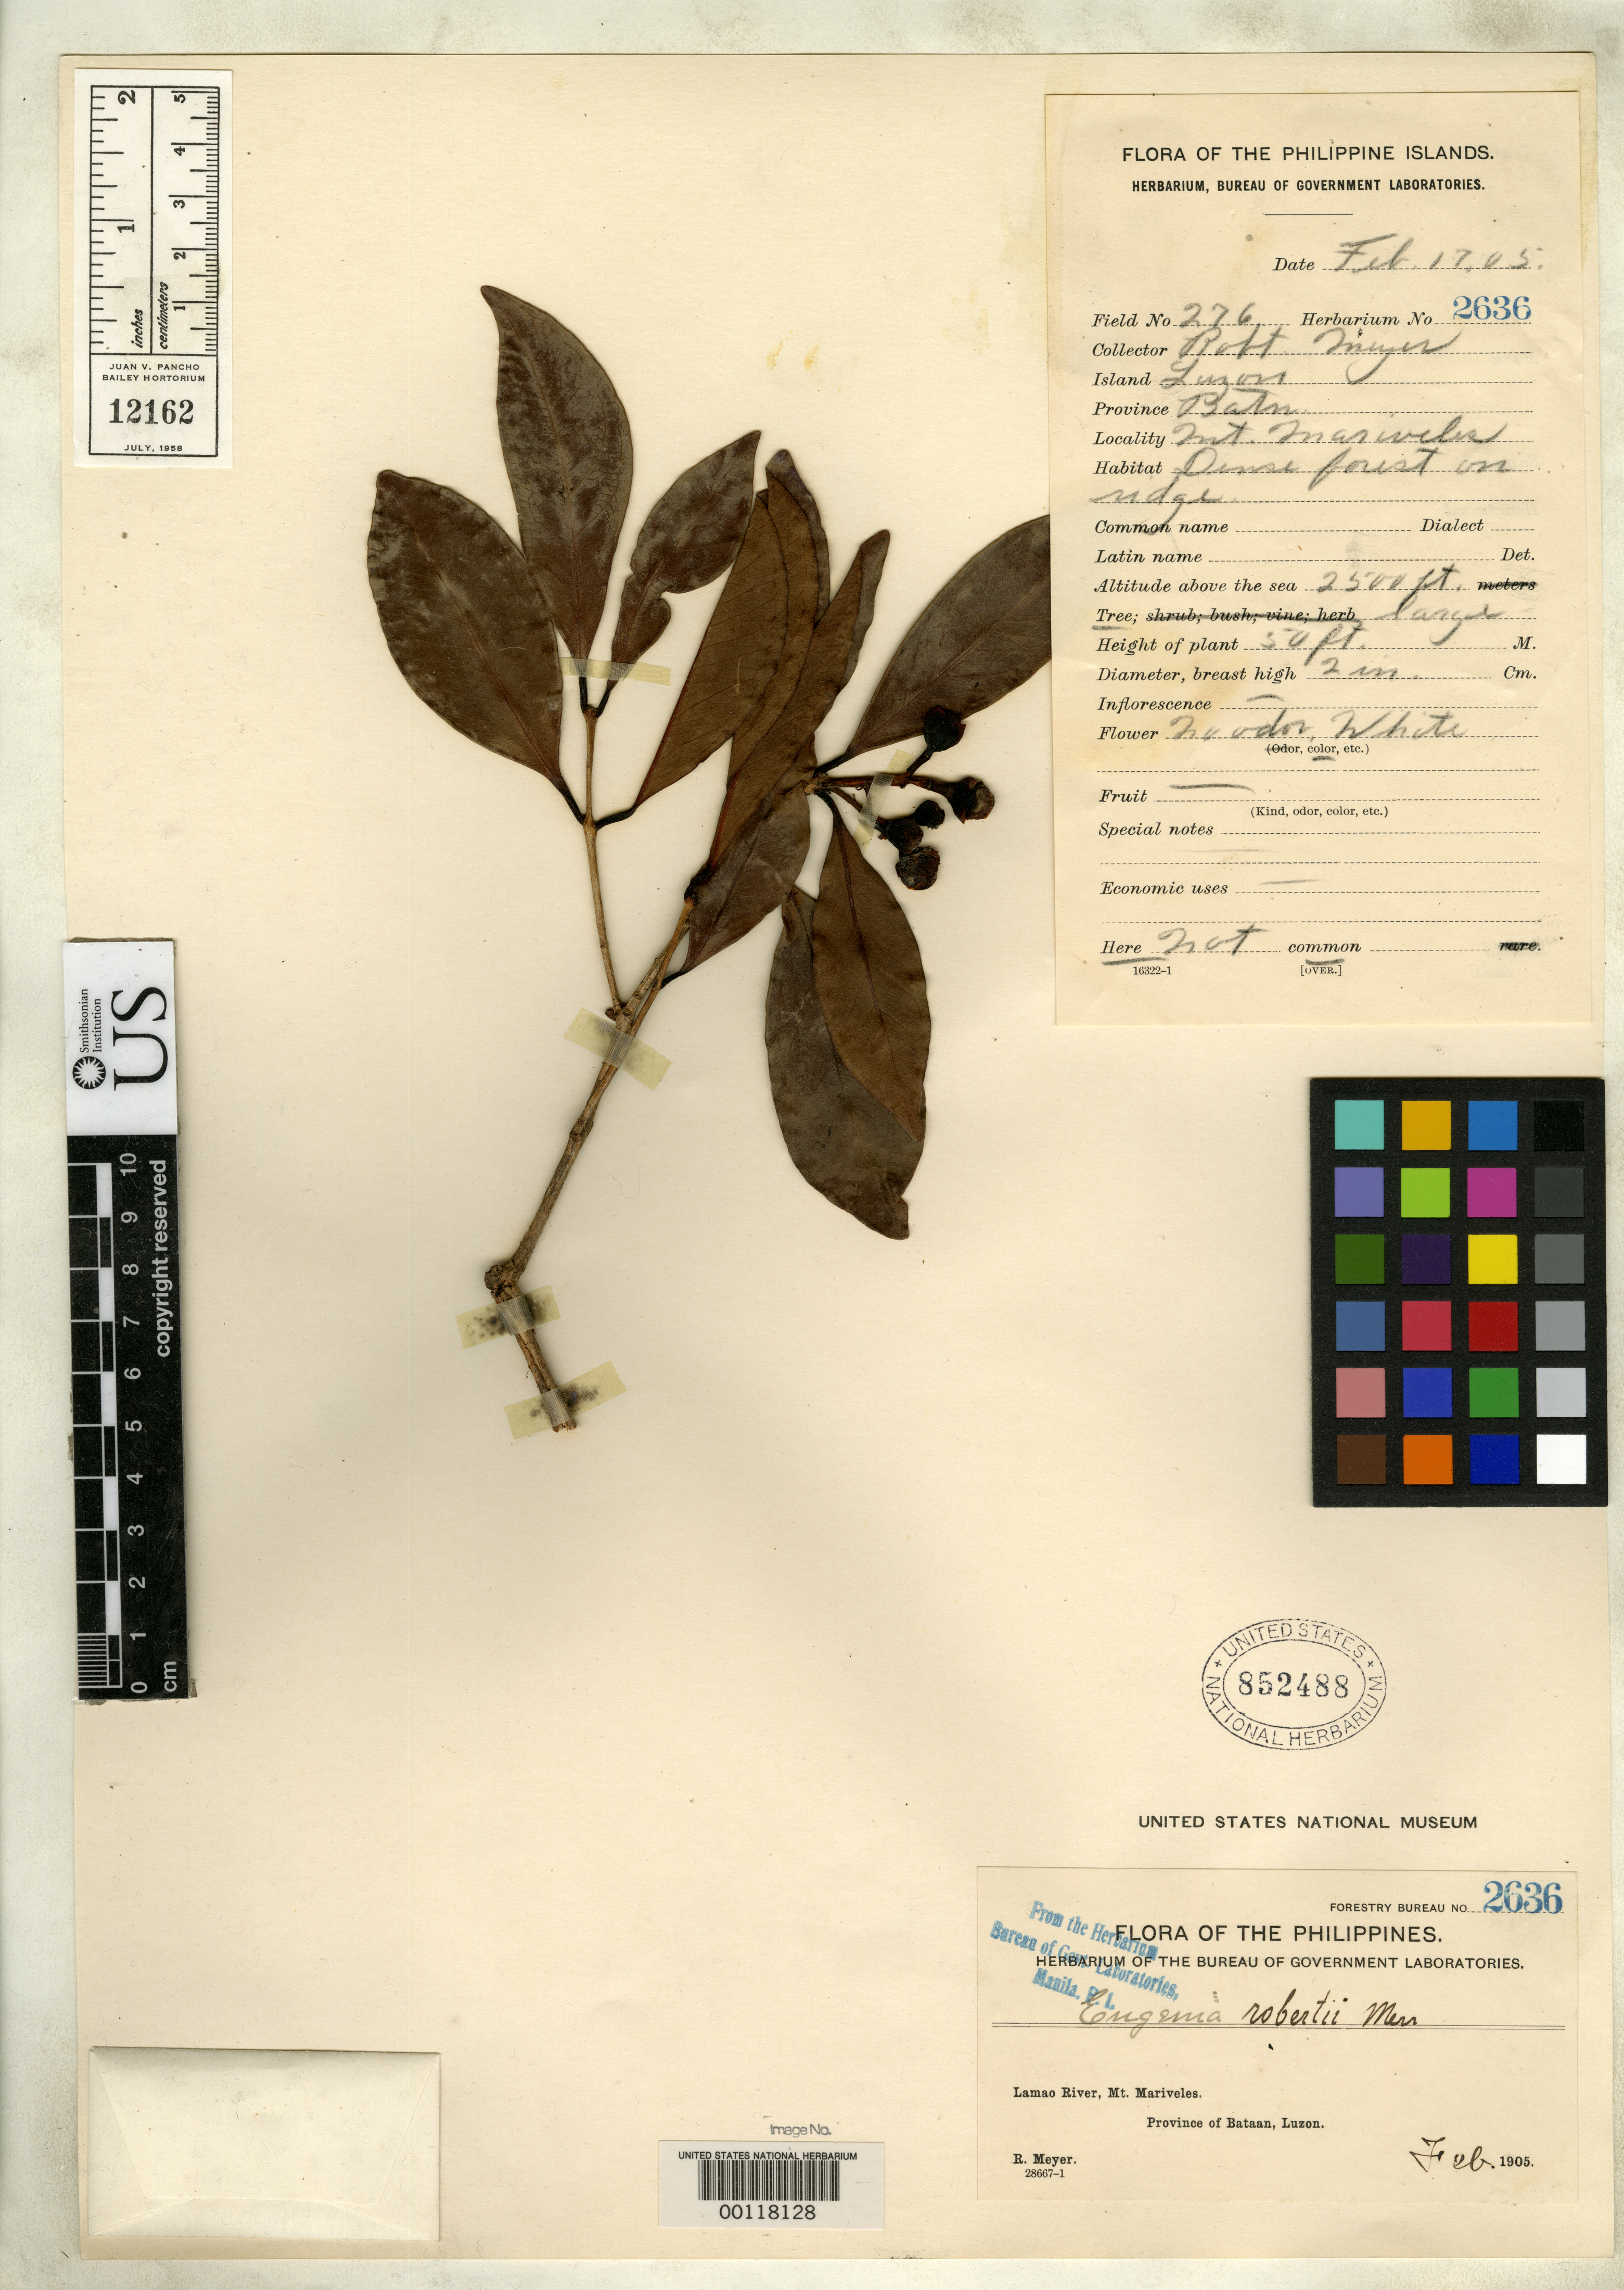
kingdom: Plantae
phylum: Tracheophyta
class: Magnoliopsida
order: Myrtales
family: Myrtaceae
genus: Eugenia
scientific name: Eugenia robertii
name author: Merr.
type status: Paratype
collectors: R. Meyer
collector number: Bur. Sci. 2636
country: Philippines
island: Luzon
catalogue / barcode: US 852488